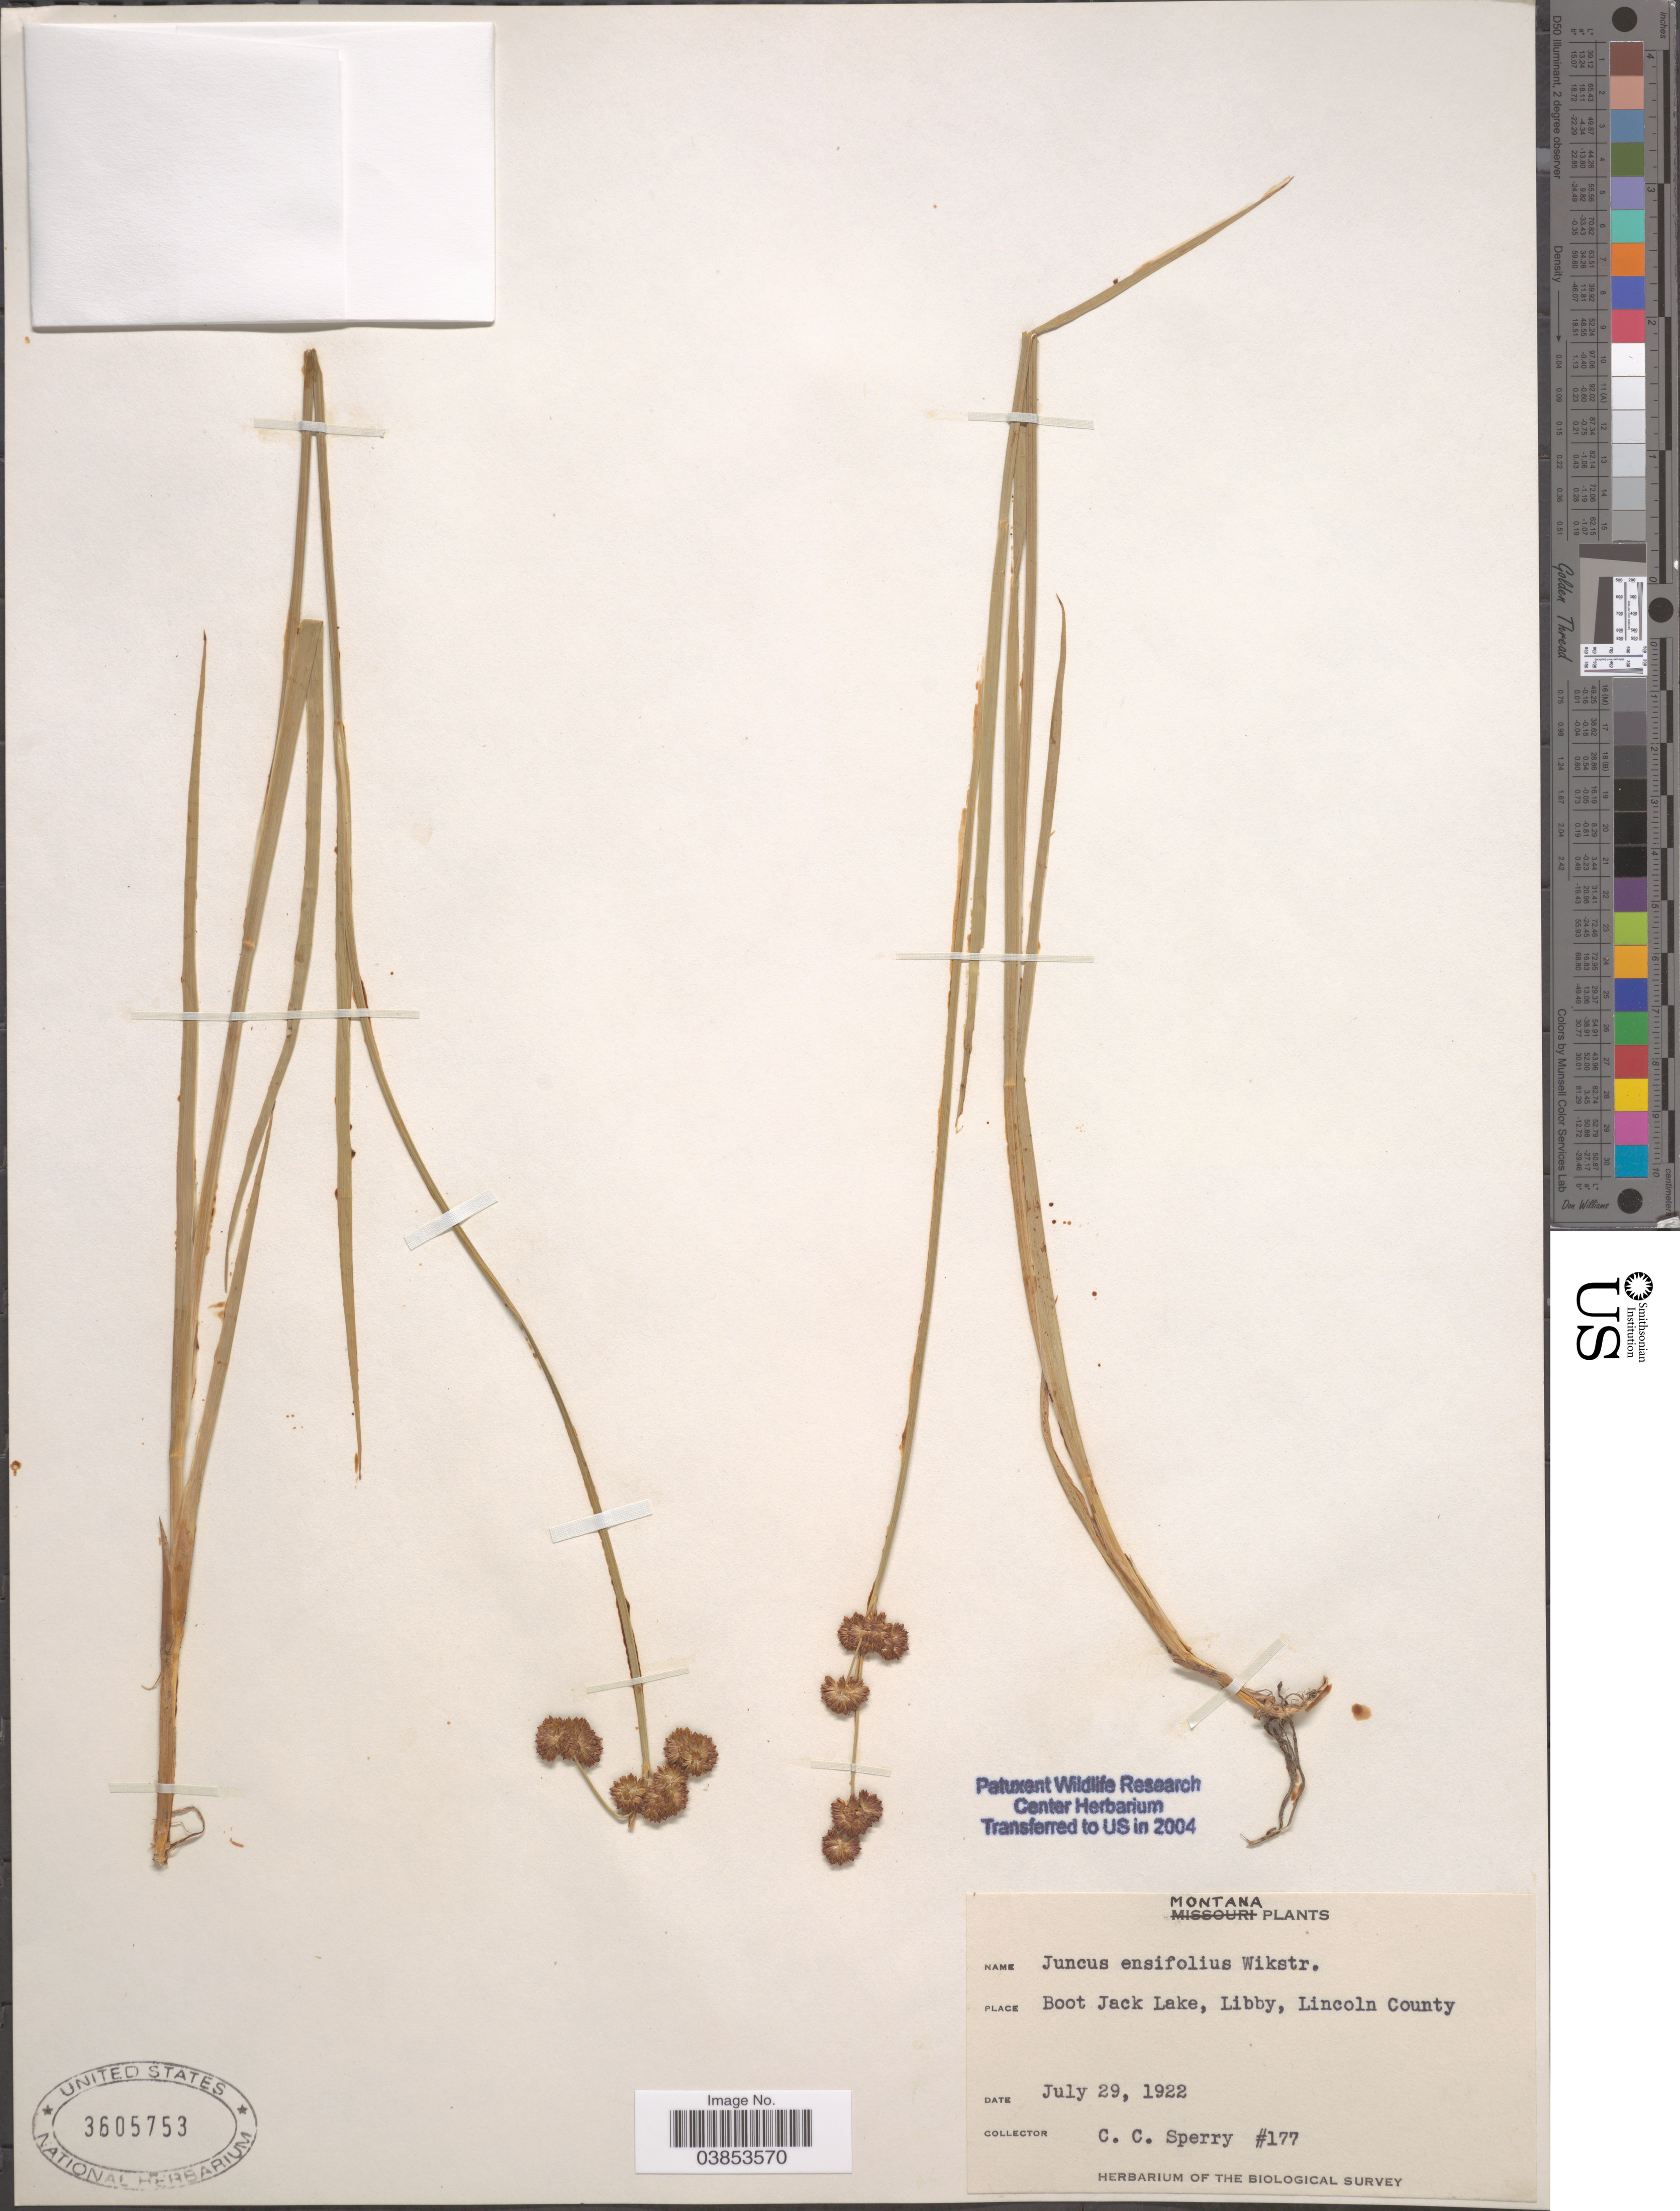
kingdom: Plantae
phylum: Tracheophyta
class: Liliopsida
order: Poales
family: Juncaceae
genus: Juncus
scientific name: Juncus ensifolius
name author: Wikstr.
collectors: C. C. Sperry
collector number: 177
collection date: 1922-07-29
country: United States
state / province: Montana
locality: Boot Jack Lake, Libby, Lincoln County.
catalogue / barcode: US 3605753